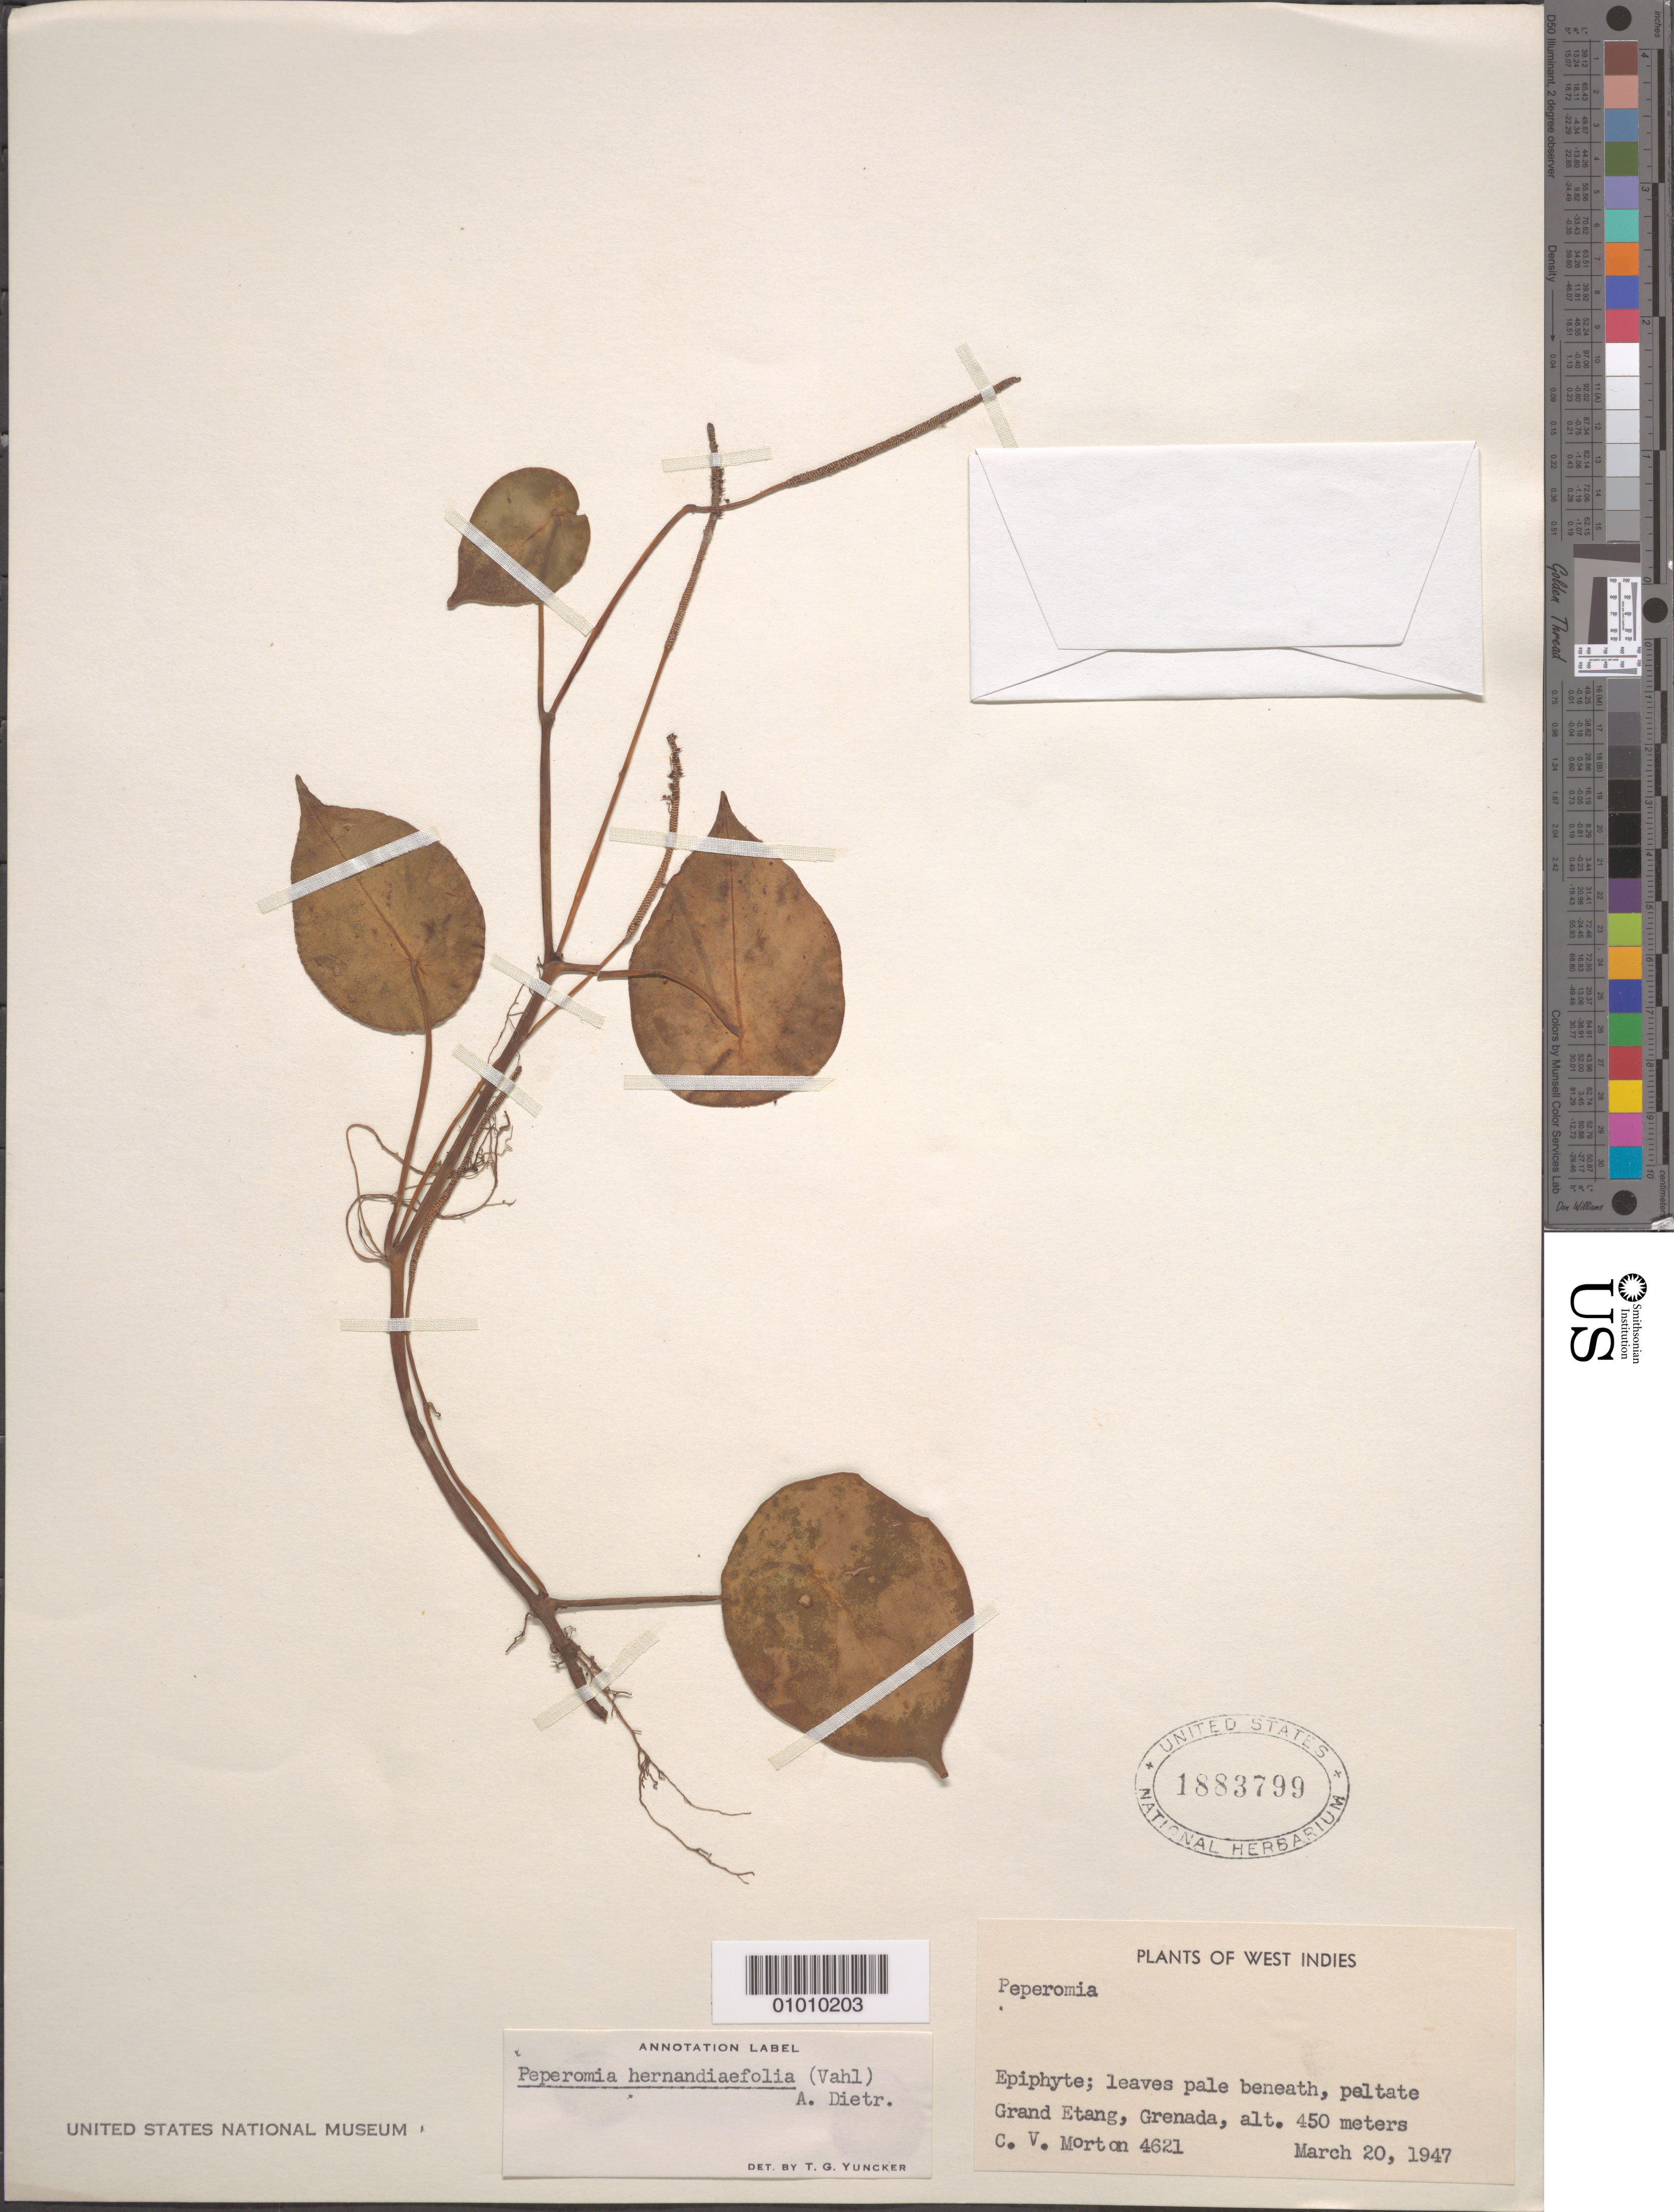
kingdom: Plantae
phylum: Tracheophyta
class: Magnoliopsida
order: Piperales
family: Piperaceae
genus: Peperomia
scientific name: Peperomia hernandiifolia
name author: (Vahl) A. Dietr.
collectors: C. V. Morton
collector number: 4621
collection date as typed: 20 Mar 1947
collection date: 1947-03-20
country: Grenada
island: Grenada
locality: Grand Etang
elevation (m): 450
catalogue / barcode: US 1883799